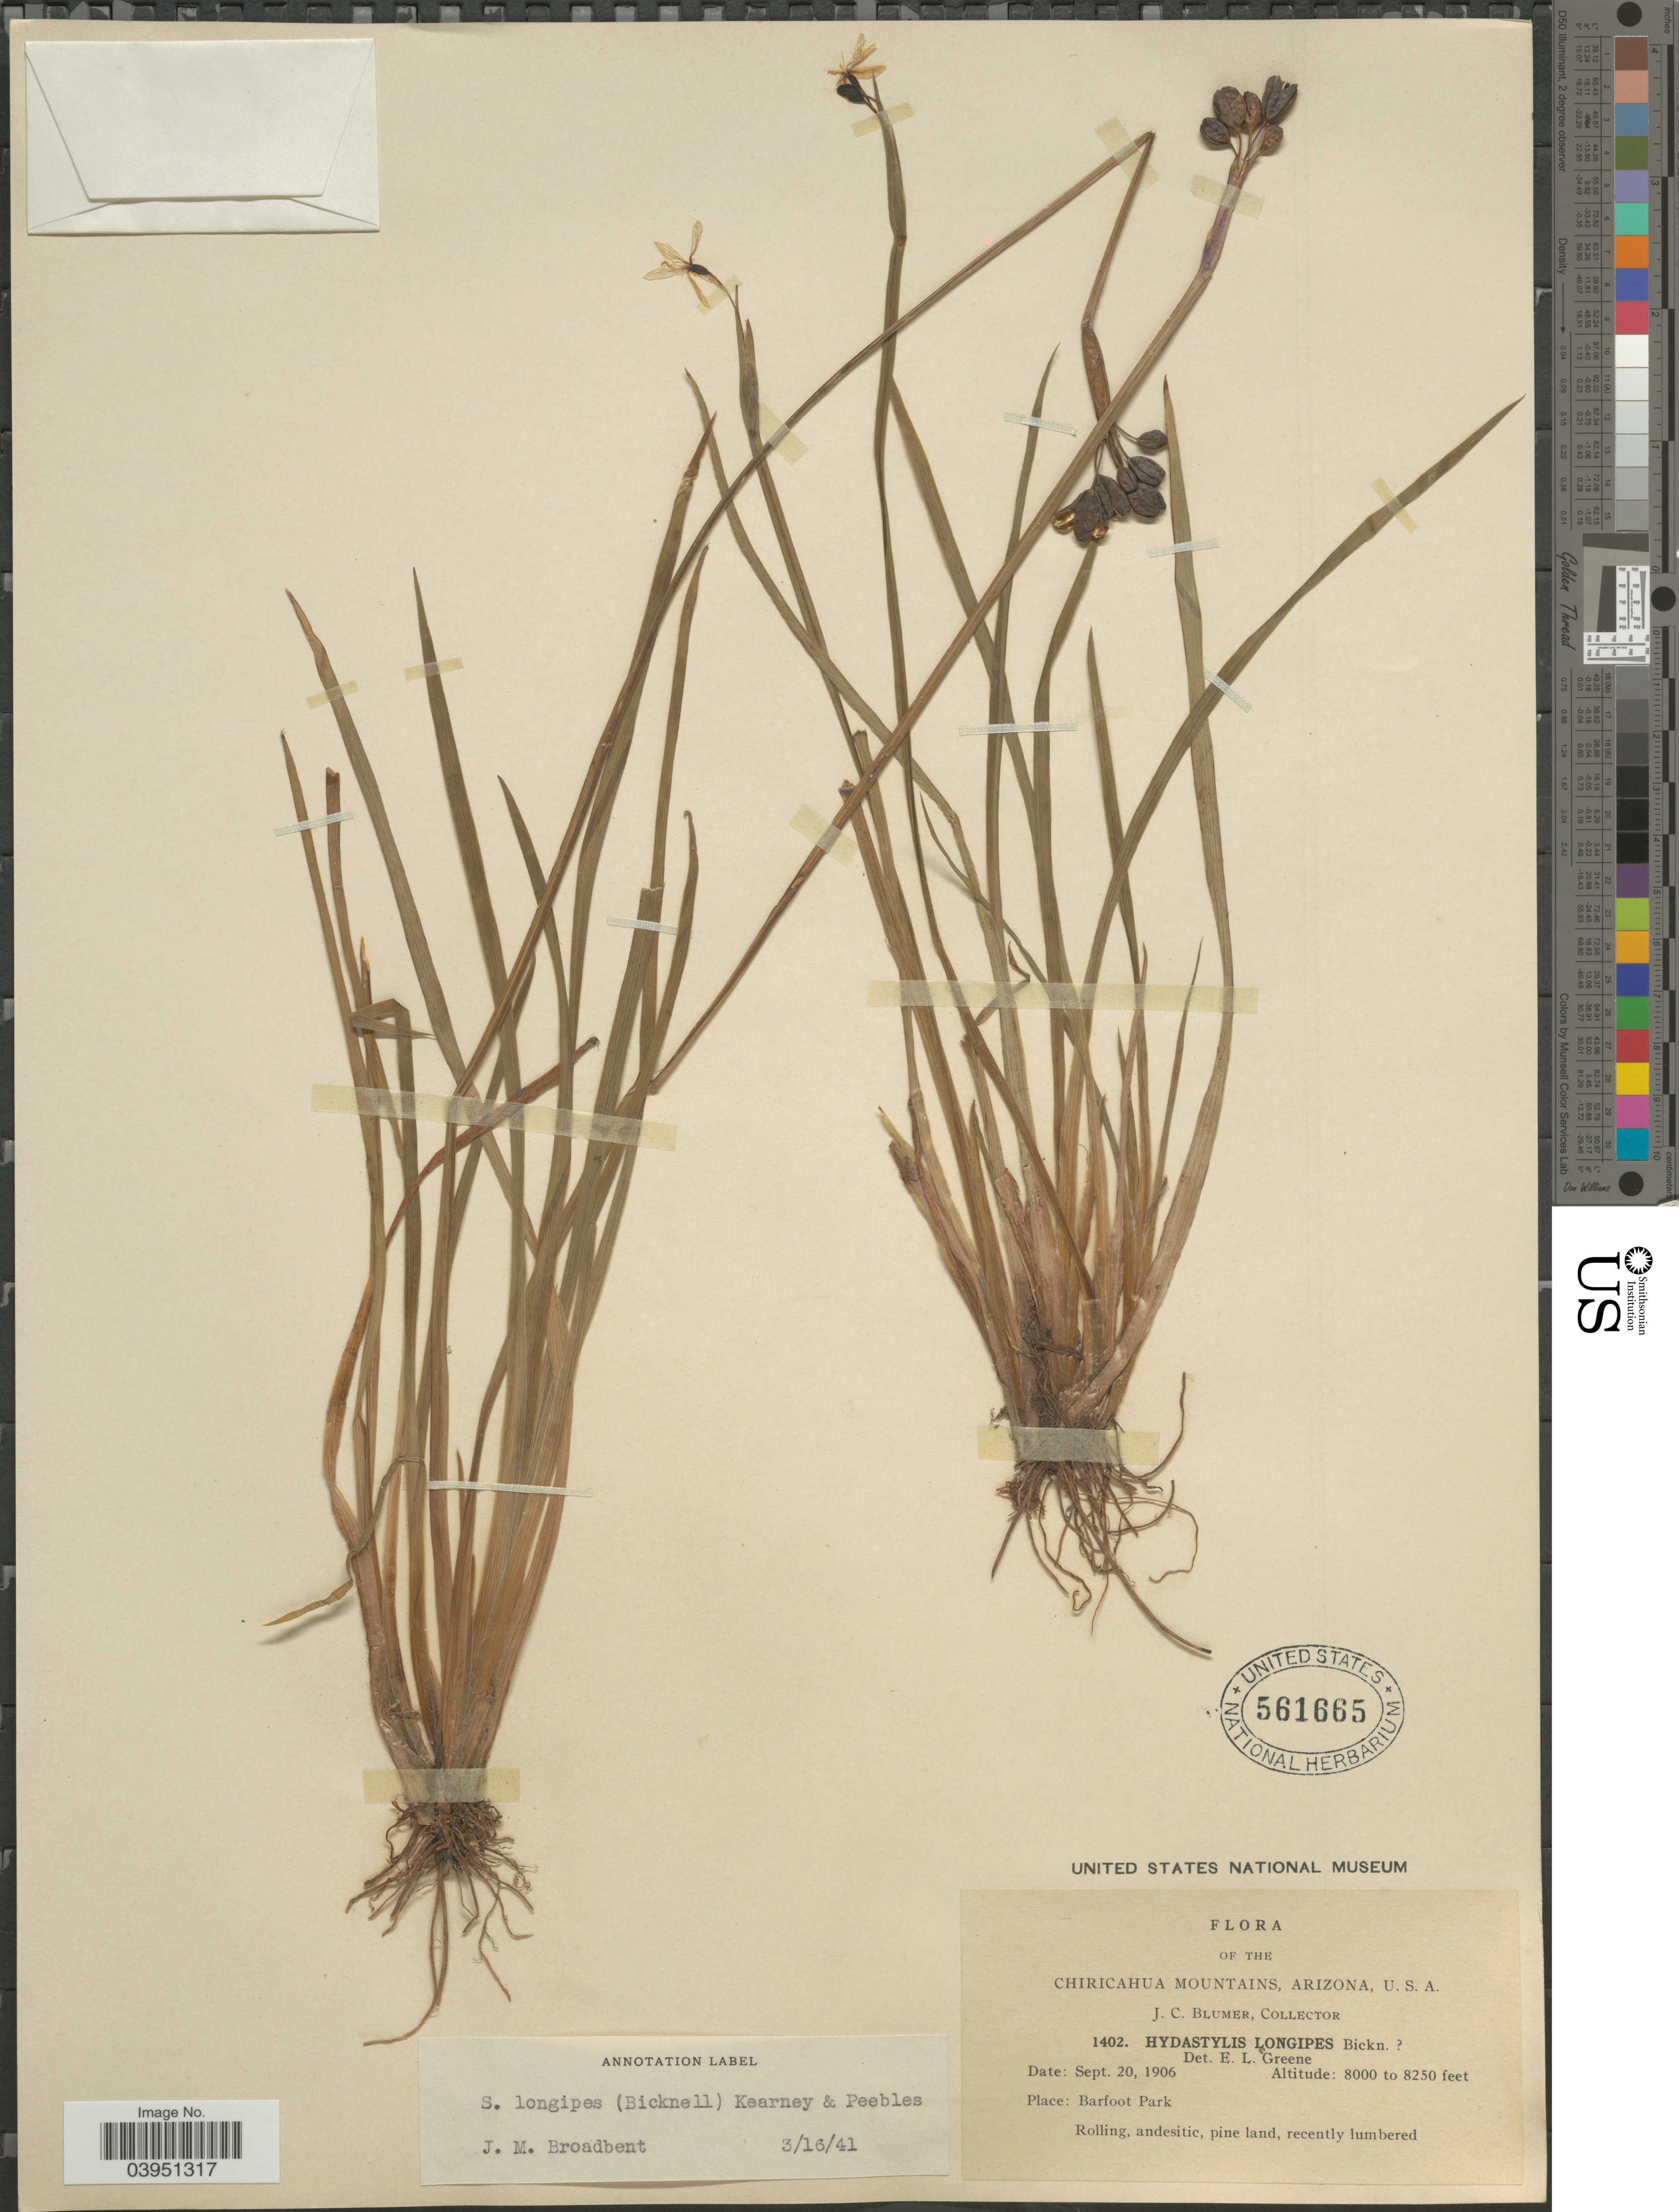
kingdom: Plantae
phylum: Tracheophyta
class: Liliopsida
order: Asparagales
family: Iridaceae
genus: Sisyrinchium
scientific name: Sisyrinchium longipes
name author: (E.P. Bicknell) Kearney & Peebles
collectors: J. C. Blumer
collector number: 1402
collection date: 1906-09-20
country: United States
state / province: Arizona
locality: Chiricahua Mountains. Barfoot Park.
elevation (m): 2438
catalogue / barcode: US 561665